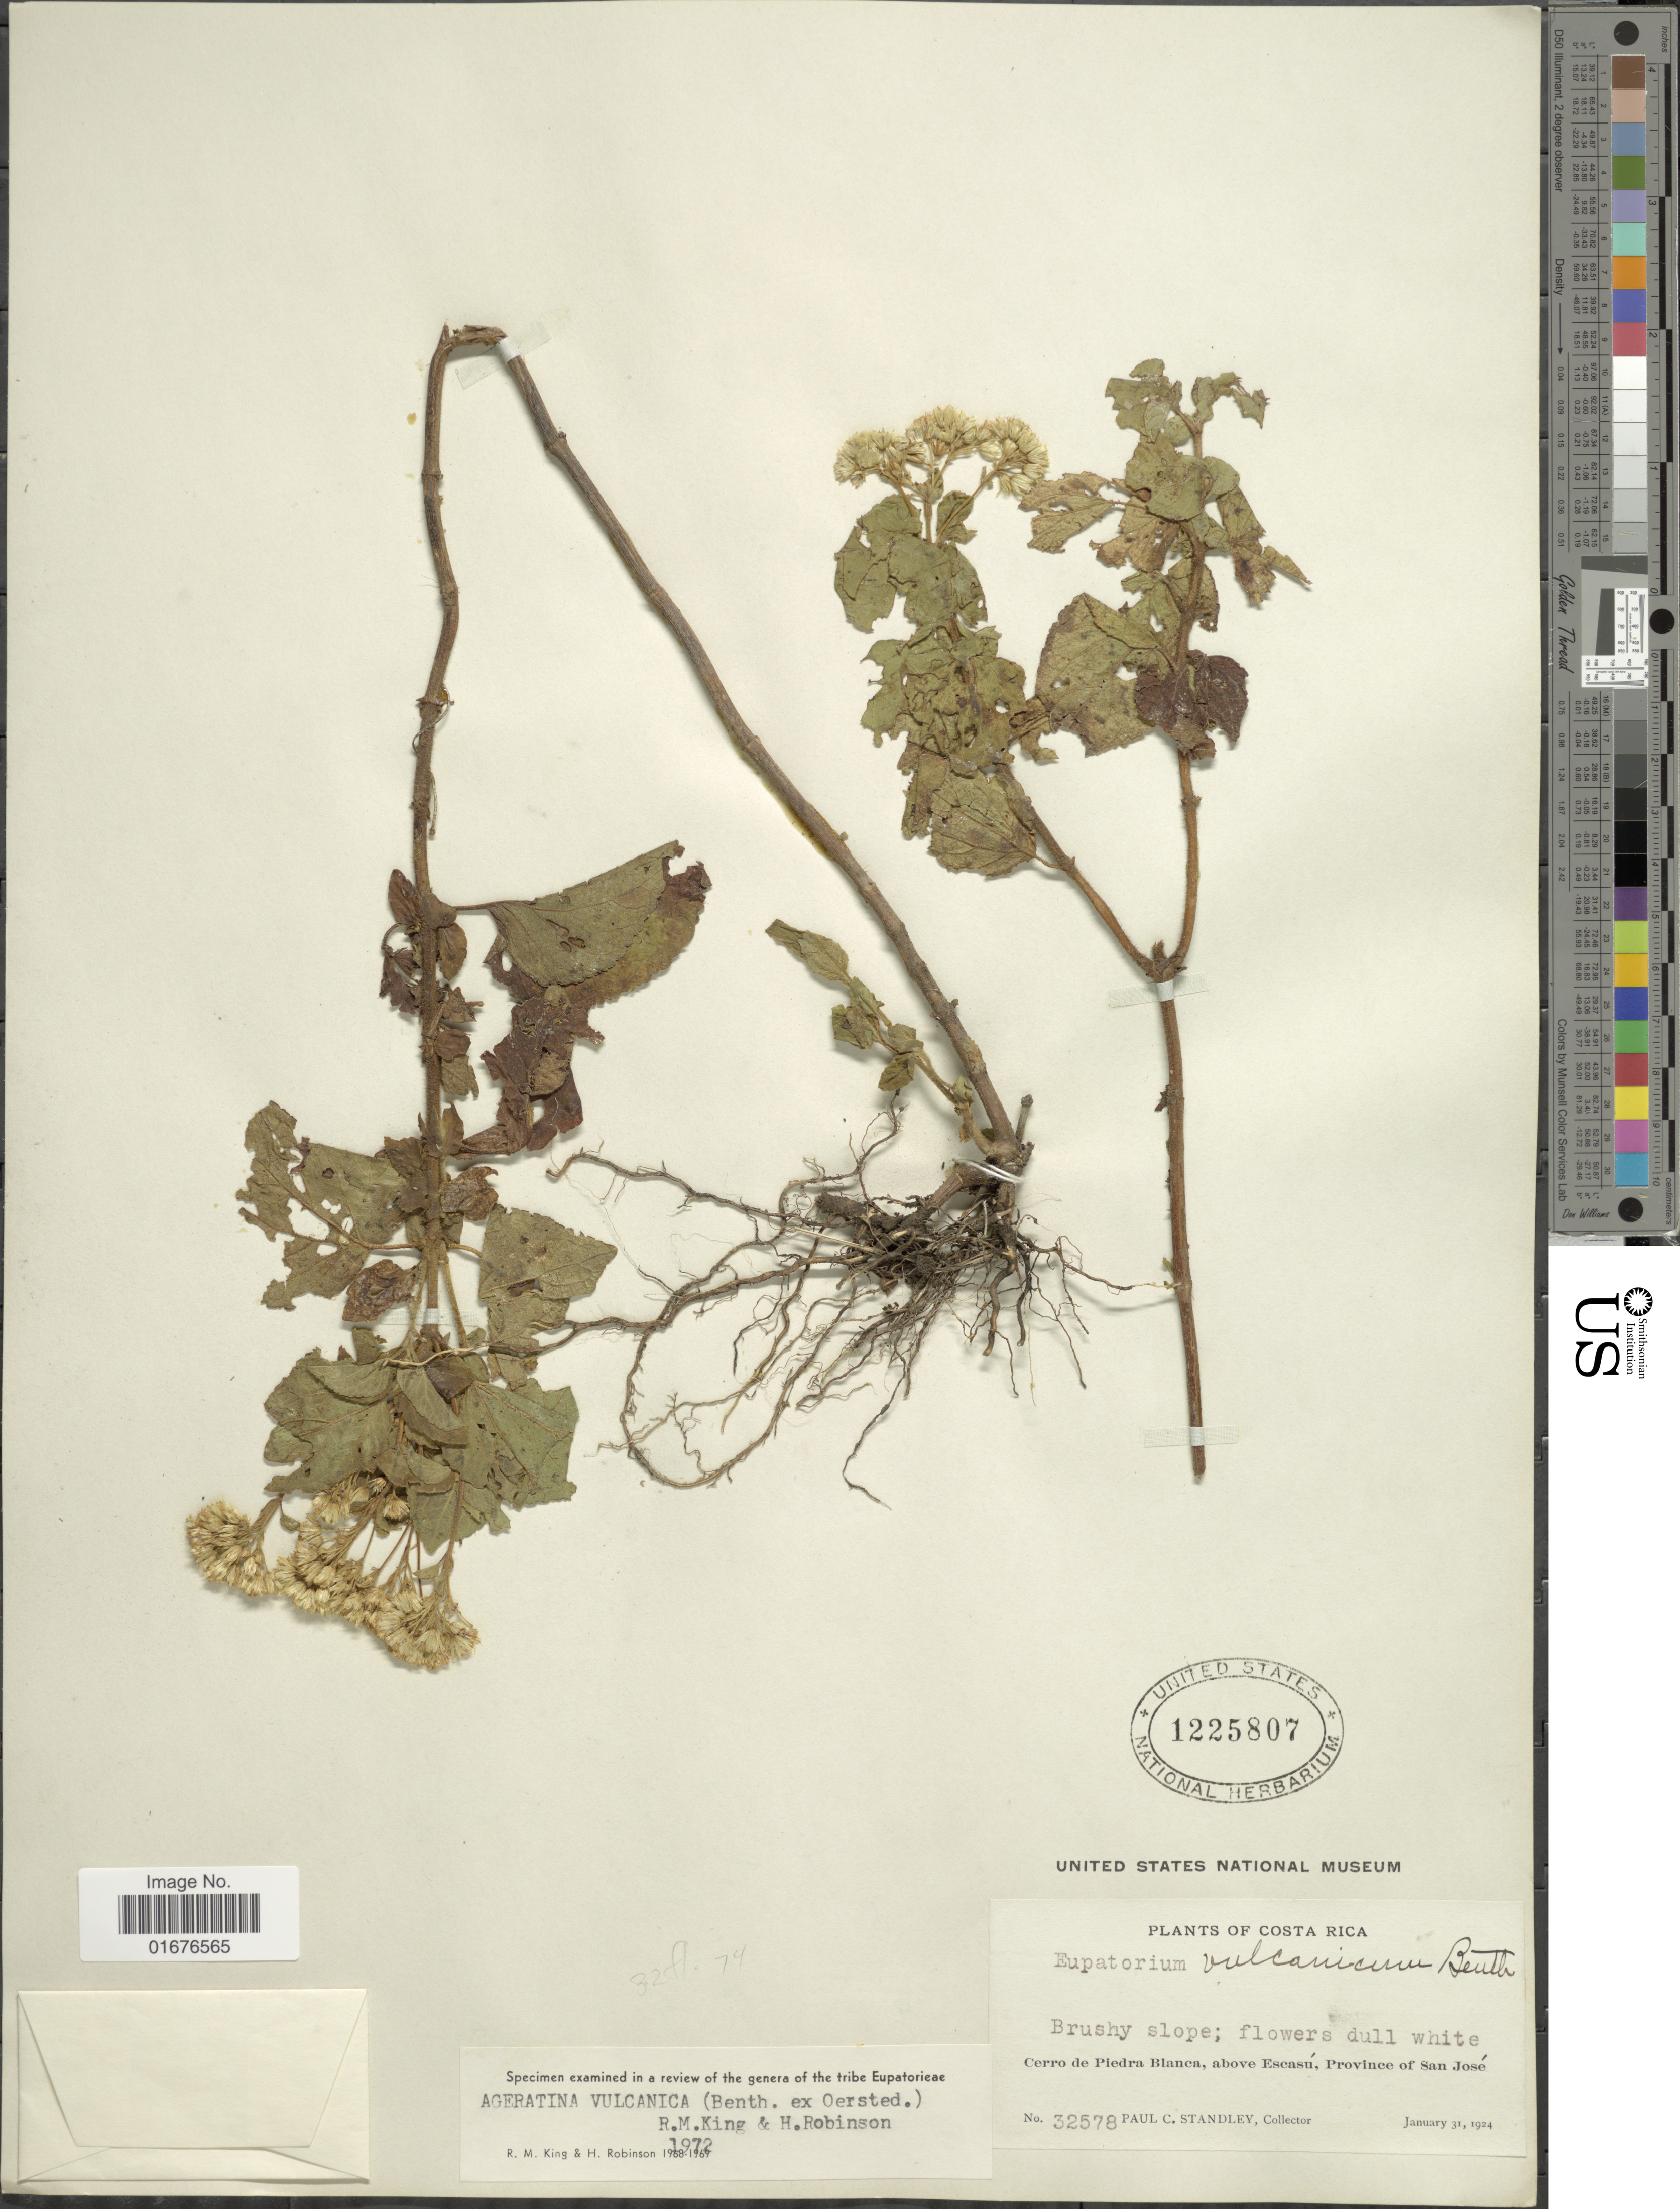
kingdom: Plantae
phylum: Tracheophyta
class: Magnoliopsida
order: Asterales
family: Asteraceae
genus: Ageratina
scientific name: Ageratina pichinchensis var. bustamenta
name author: (DC.) R.M. King & H. Rob.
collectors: P. C. Standley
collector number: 32578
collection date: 1924-01-31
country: Costa Rica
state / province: San José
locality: Brushy slope, Cerro de Piedra Blanca, above Escasú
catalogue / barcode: US 1225807